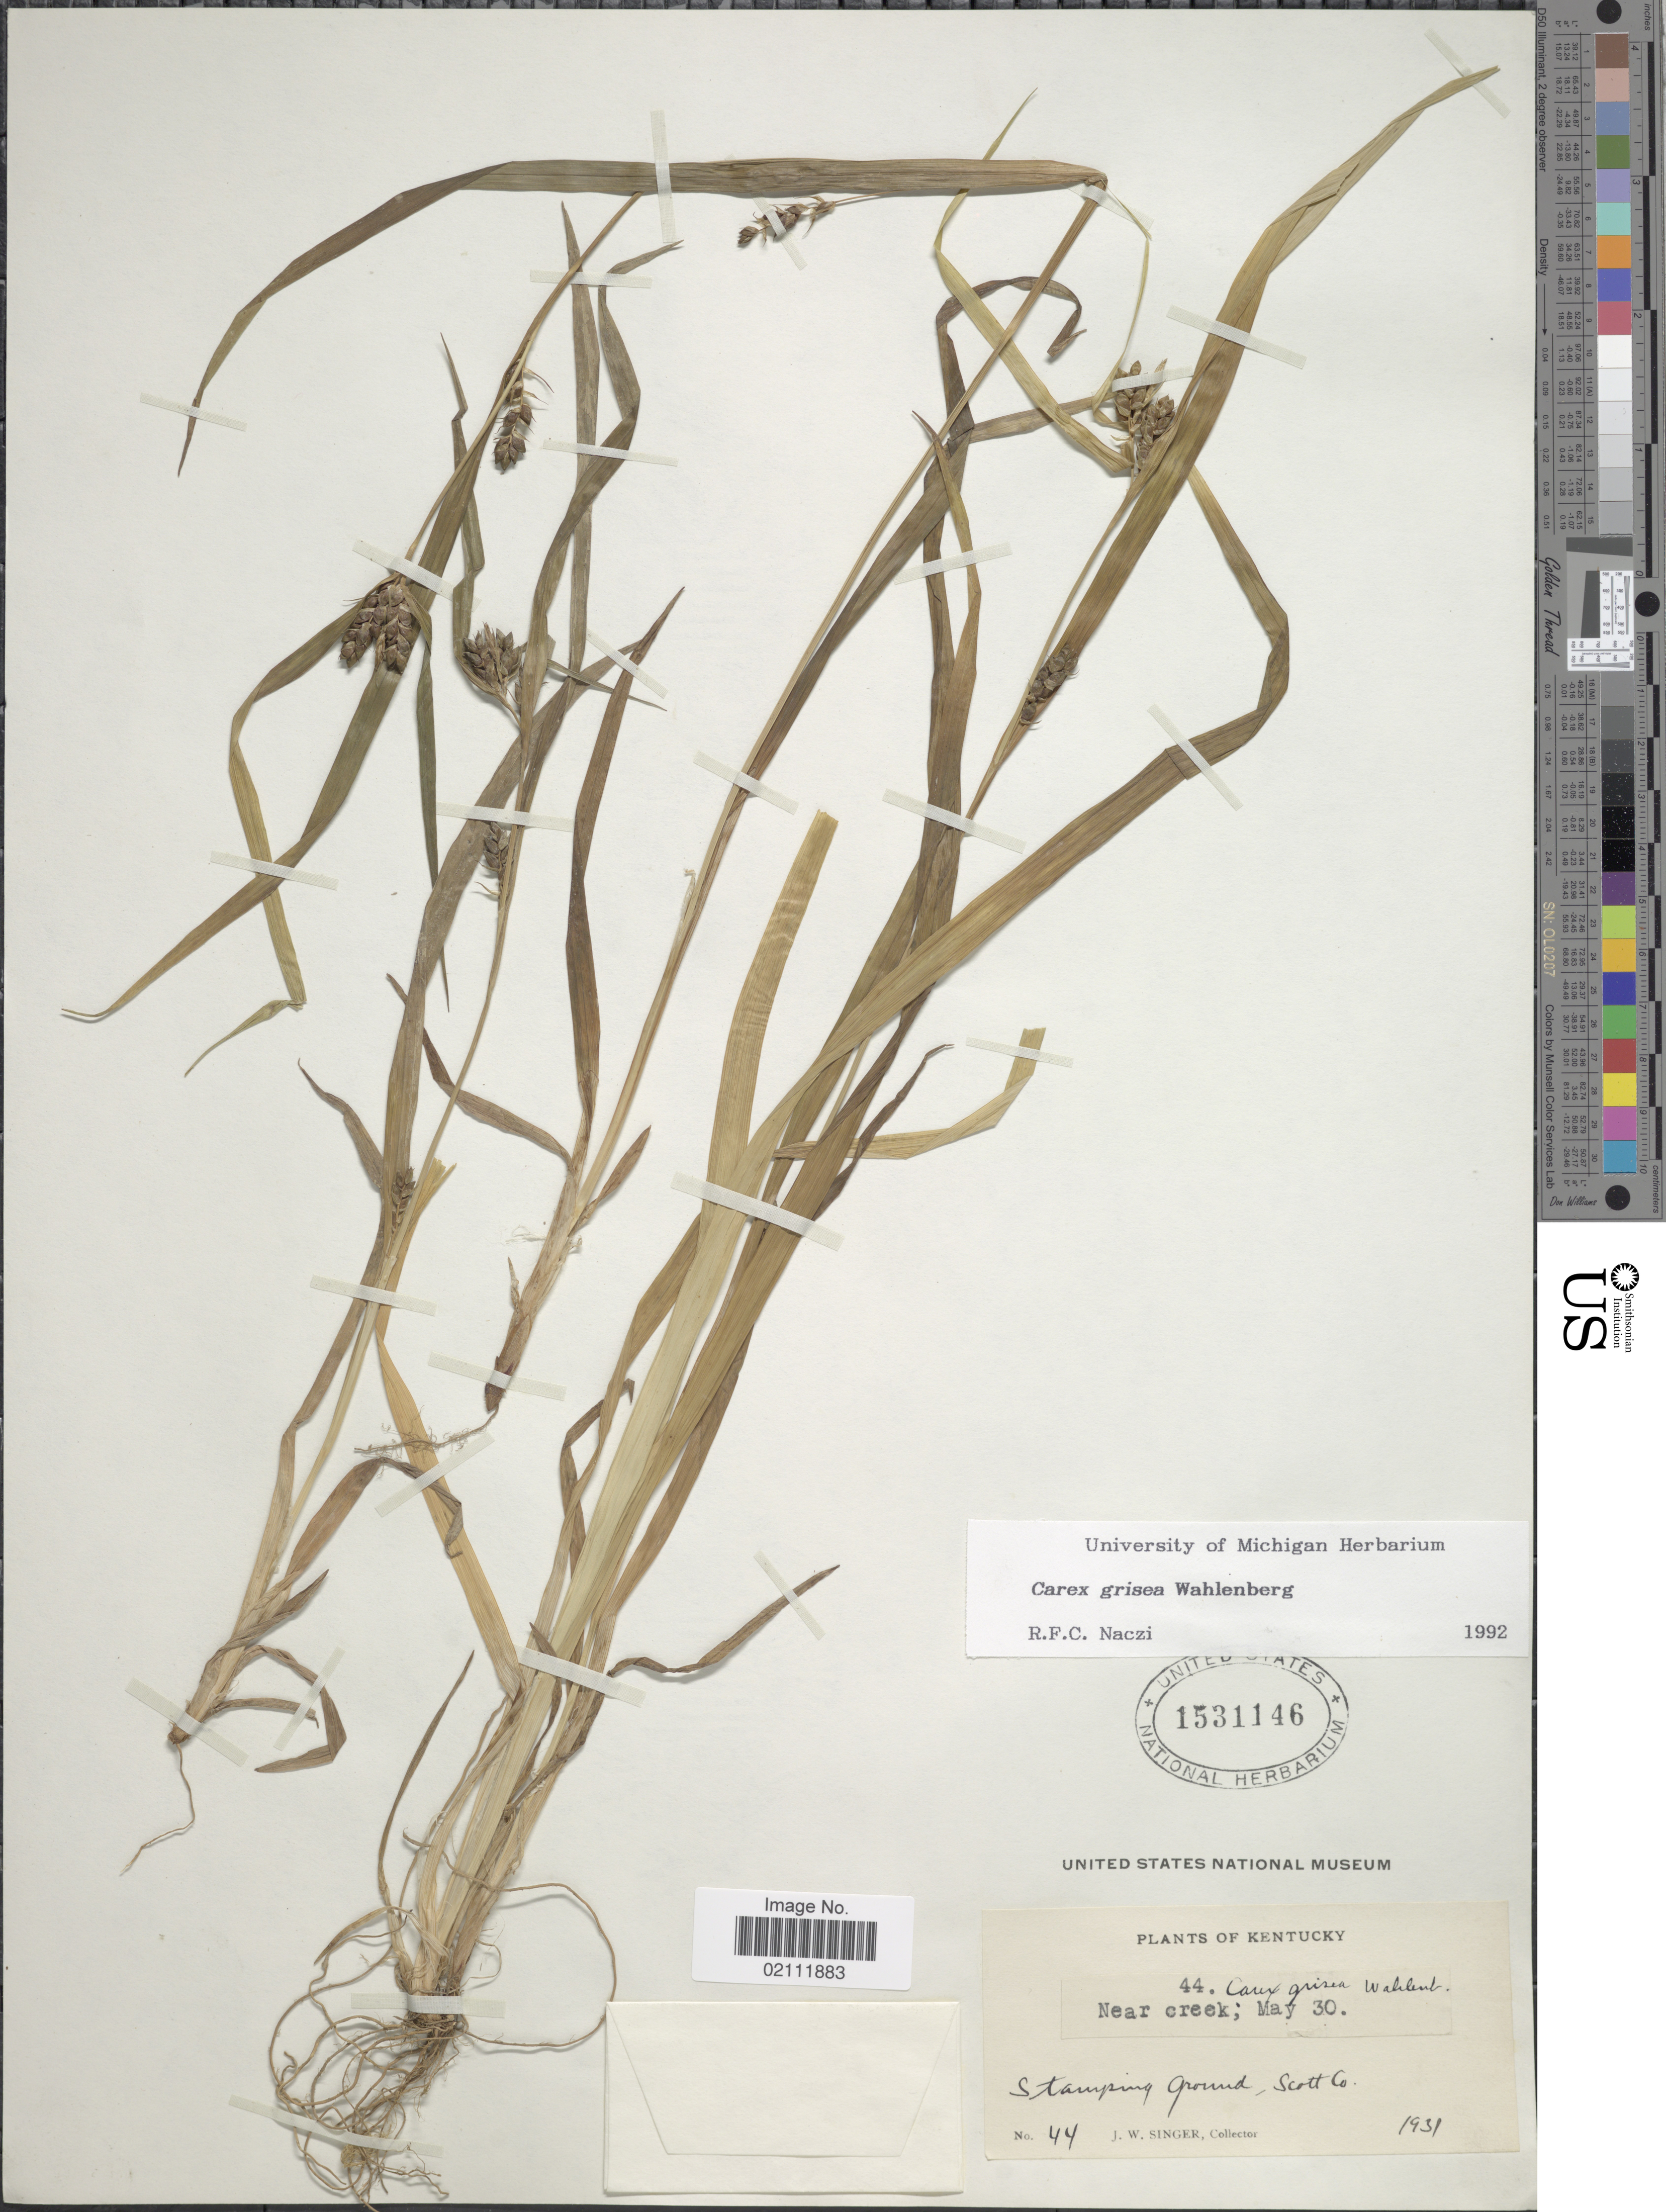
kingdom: Plantae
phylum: Tracheophyta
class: Liliopsida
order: Poales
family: Cyperaceae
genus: Carex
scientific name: Carex grisea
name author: Wahlenb.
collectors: J. EW. Singer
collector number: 44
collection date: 1931-05-30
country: United States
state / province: Kentucky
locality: Stamping ground, Scott Co.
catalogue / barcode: US 1531146